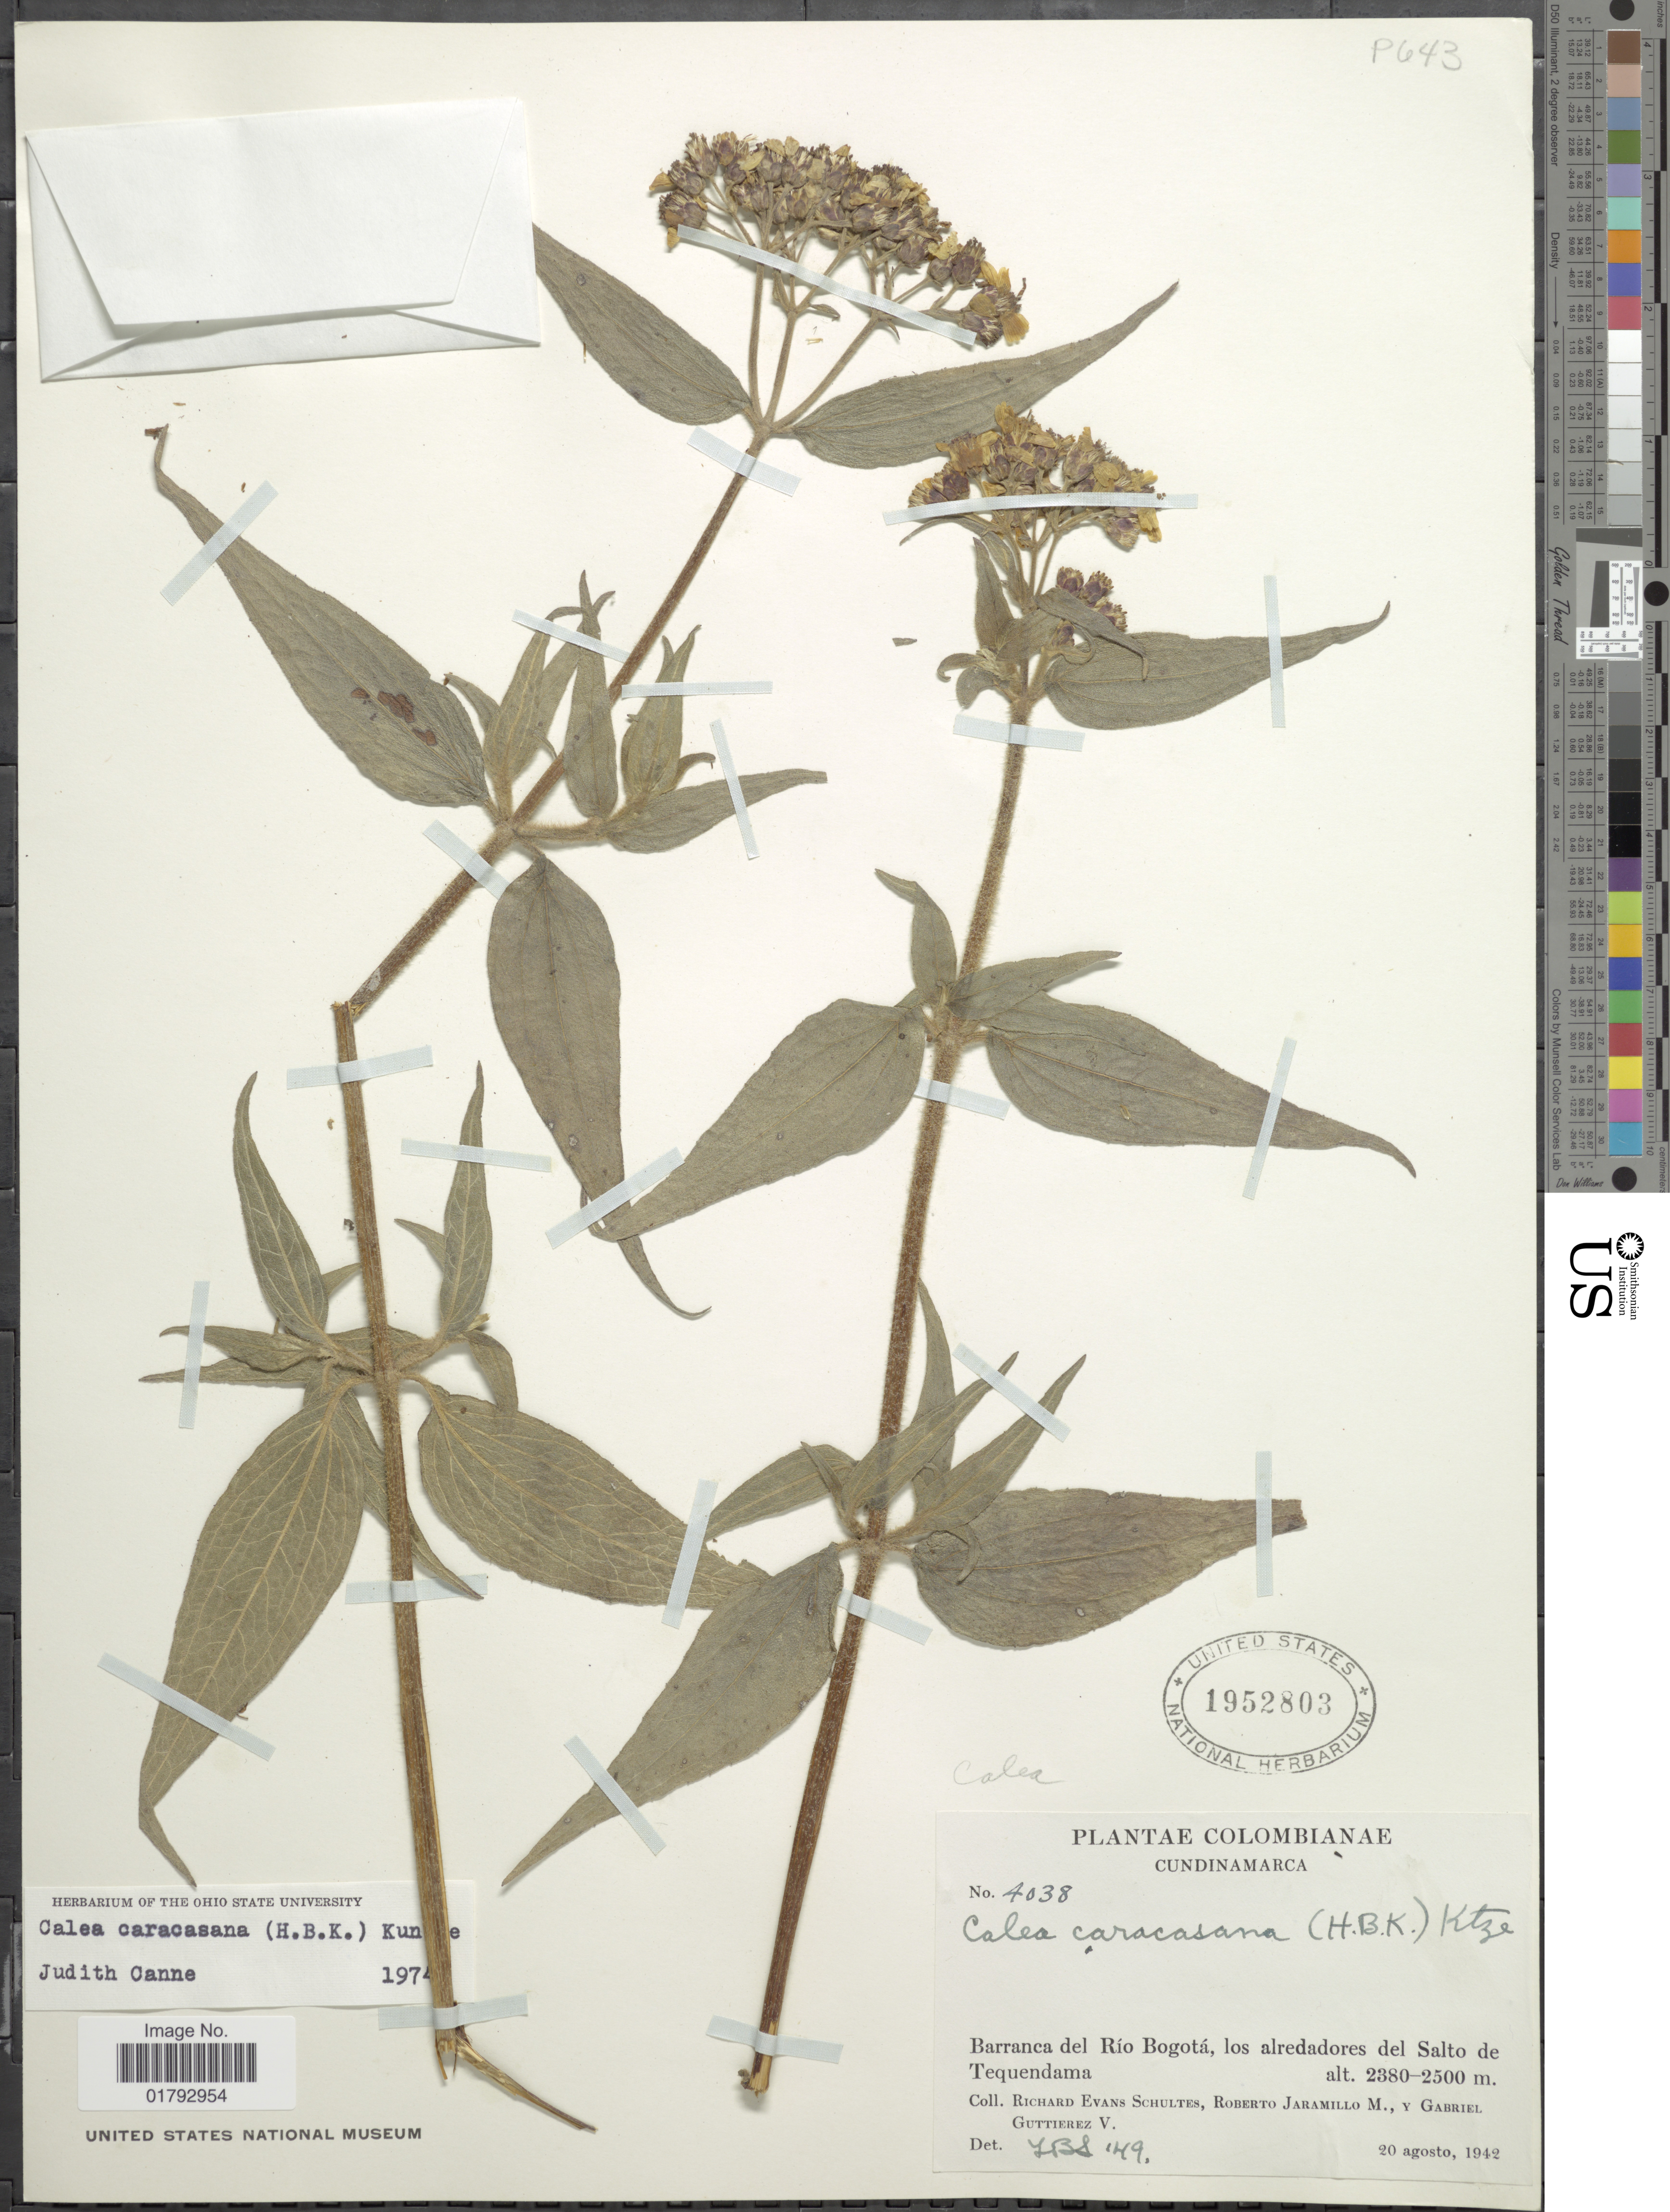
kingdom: Plantae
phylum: Tracheophyta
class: Magnoliopsida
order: Asterales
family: Asteraceae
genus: Alloispermum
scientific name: Alloispermum caracasanum var. pilosior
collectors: R. E. Schultes, R. Jaramillo M. & G. Guttierez V.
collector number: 4038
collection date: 1942-08-20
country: Colombia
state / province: Cundinamarca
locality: Barranca del Rio Bogota, los alrededores del Salto de Tequendama,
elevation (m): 2380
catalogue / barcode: US 1952803